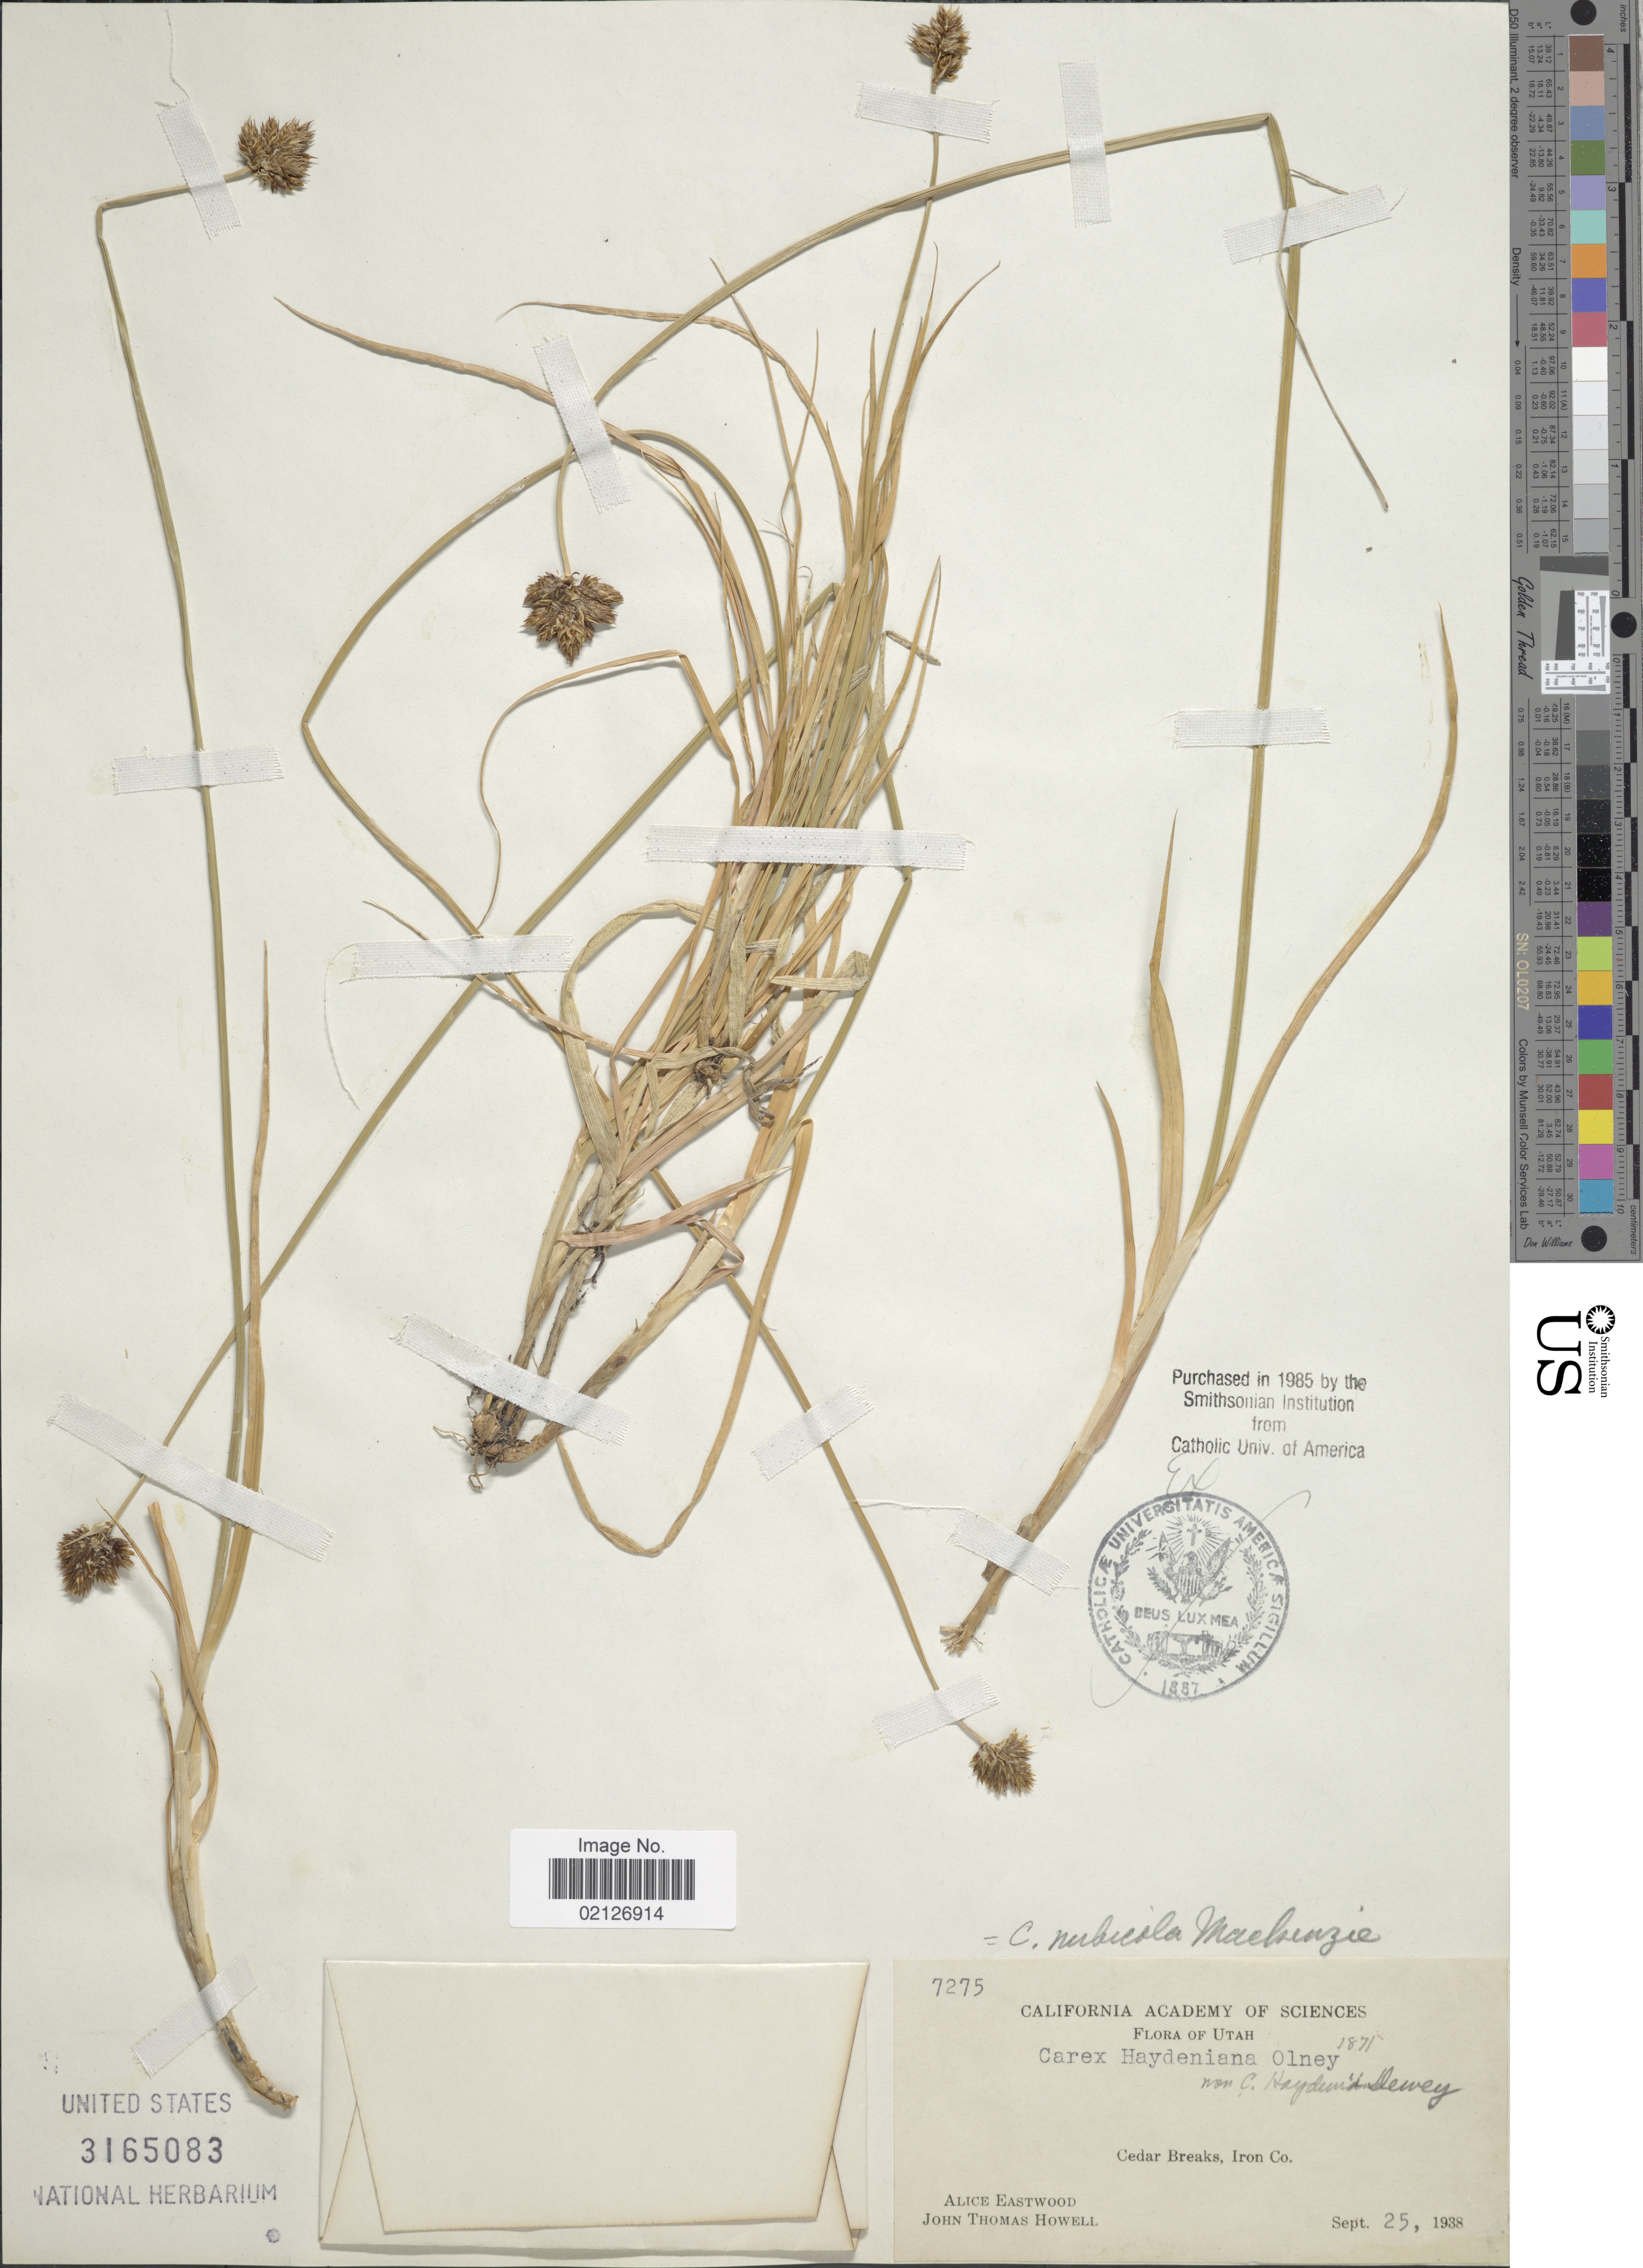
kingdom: Plantae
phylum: Tracheophyta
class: Liliopsida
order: Poales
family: Cyperaceae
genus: Carex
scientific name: Carex haydeniana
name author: Olney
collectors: A. Eastwood & J. T. Howell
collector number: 7275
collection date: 1938-09-25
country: United States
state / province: Utah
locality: Cedar Breaks, Iron Co.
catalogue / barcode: US 3165083